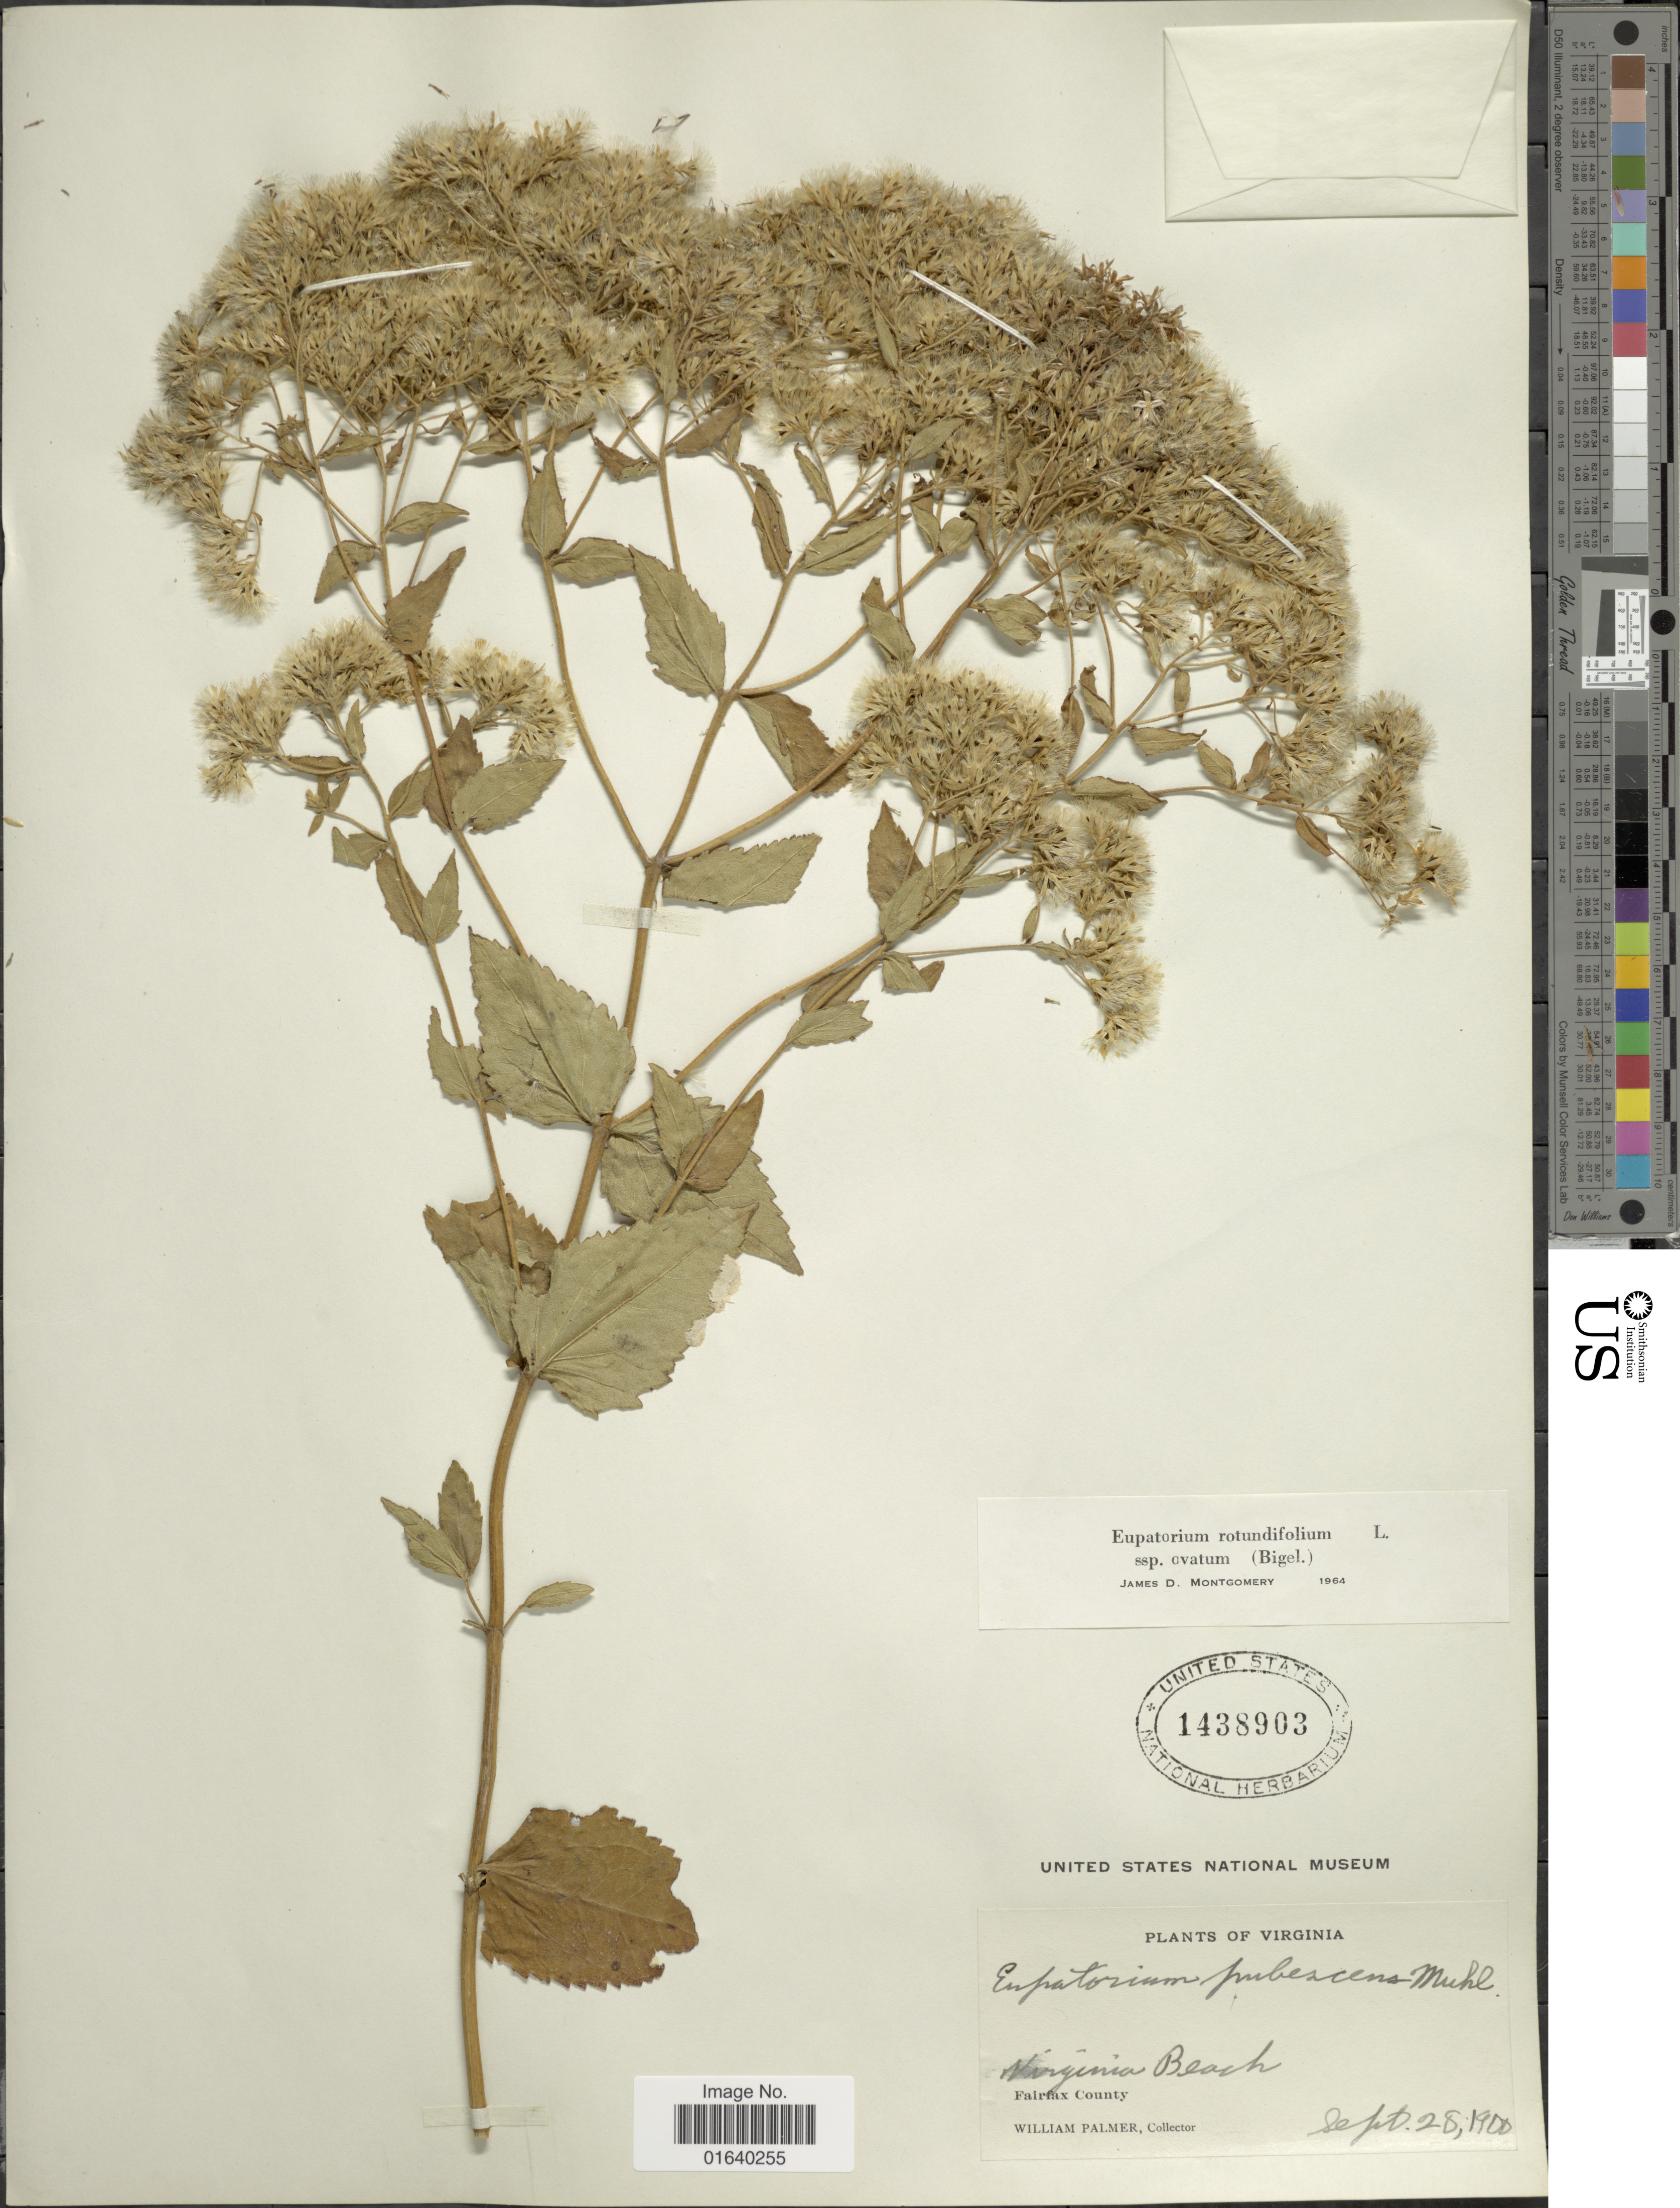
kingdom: Plantae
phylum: Tracheophyta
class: Magnoliopsida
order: Asterales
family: Asteraceae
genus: Eupatorium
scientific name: Eupatorium rotundifolium var. ovatum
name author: (Bigelow) J.D. Montgom. & Fairbrothers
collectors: W. Palmer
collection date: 1900-09-28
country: United States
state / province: Virginia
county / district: City of Virginia Beach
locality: Virginia Beach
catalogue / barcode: US 1438903